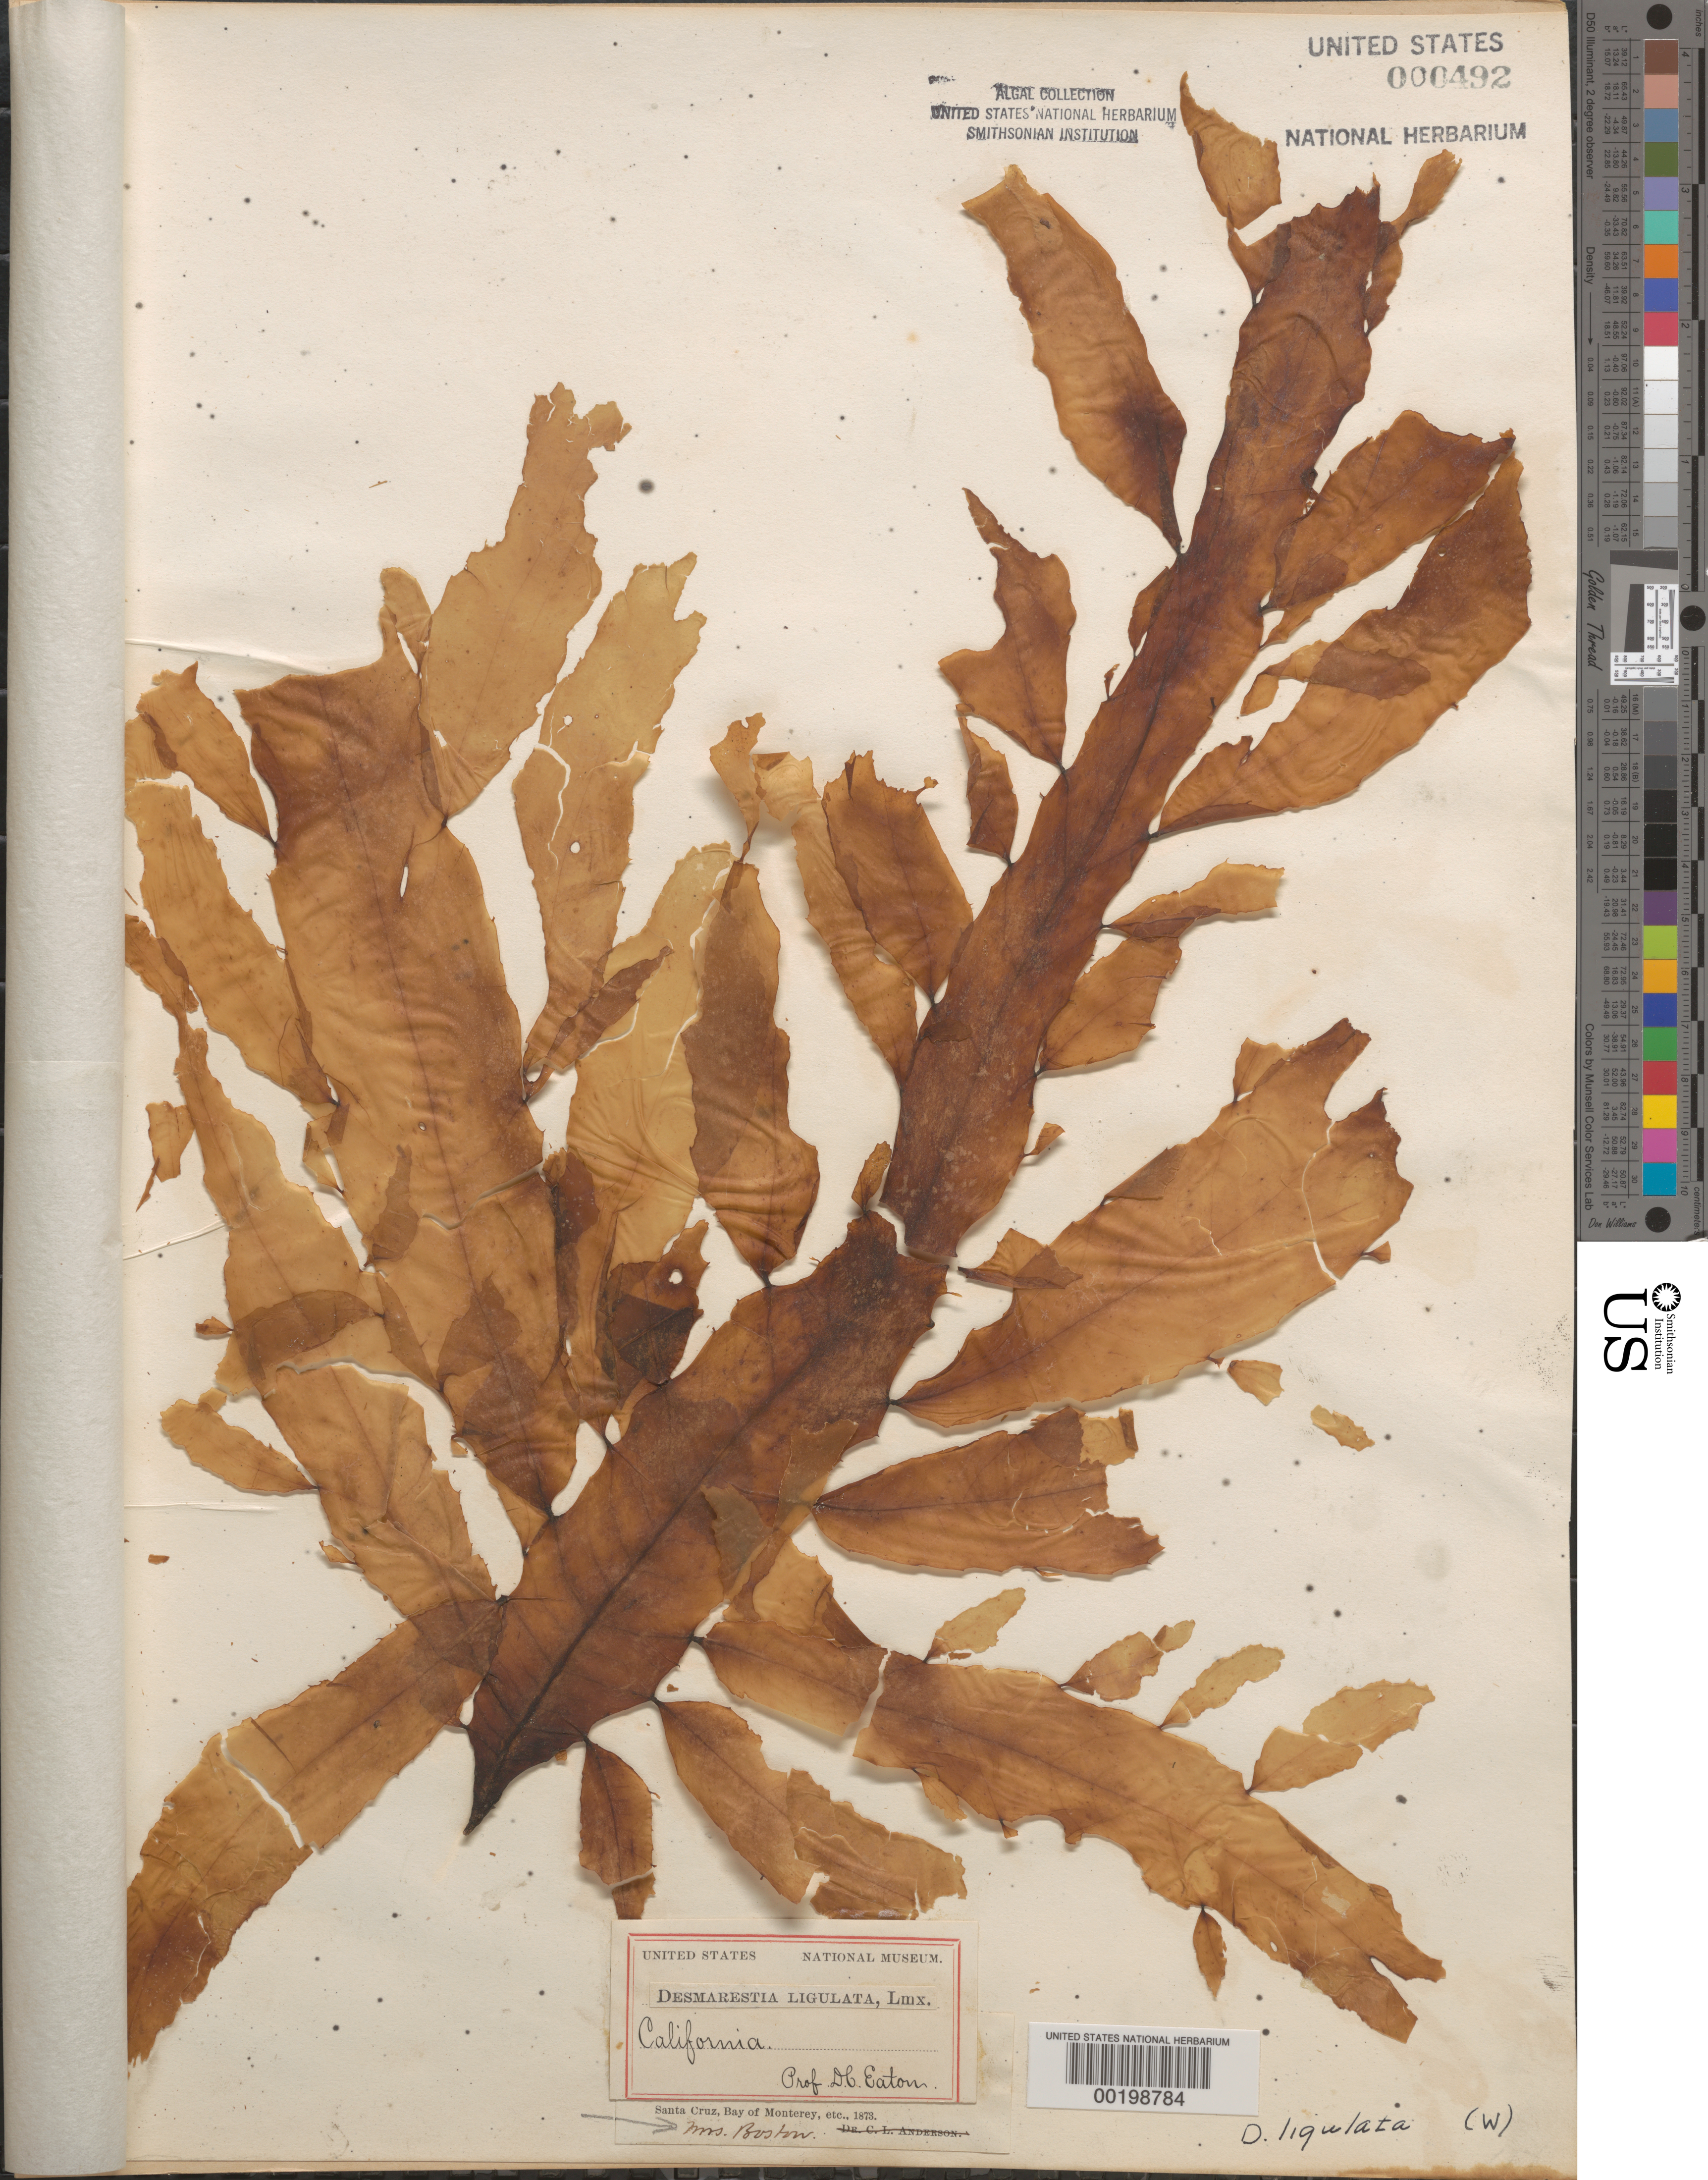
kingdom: Chromista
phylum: Ochrophyta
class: Phaeophyceae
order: Desmarestiales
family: Desmarestiaceae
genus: Desmarestia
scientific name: Desmarestia ligulata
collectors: Boston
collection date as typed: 1873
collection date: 1873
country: United States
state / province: California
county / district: Santa Cruz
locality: Santa Cruz, Monterey Bay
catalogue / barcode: US 492